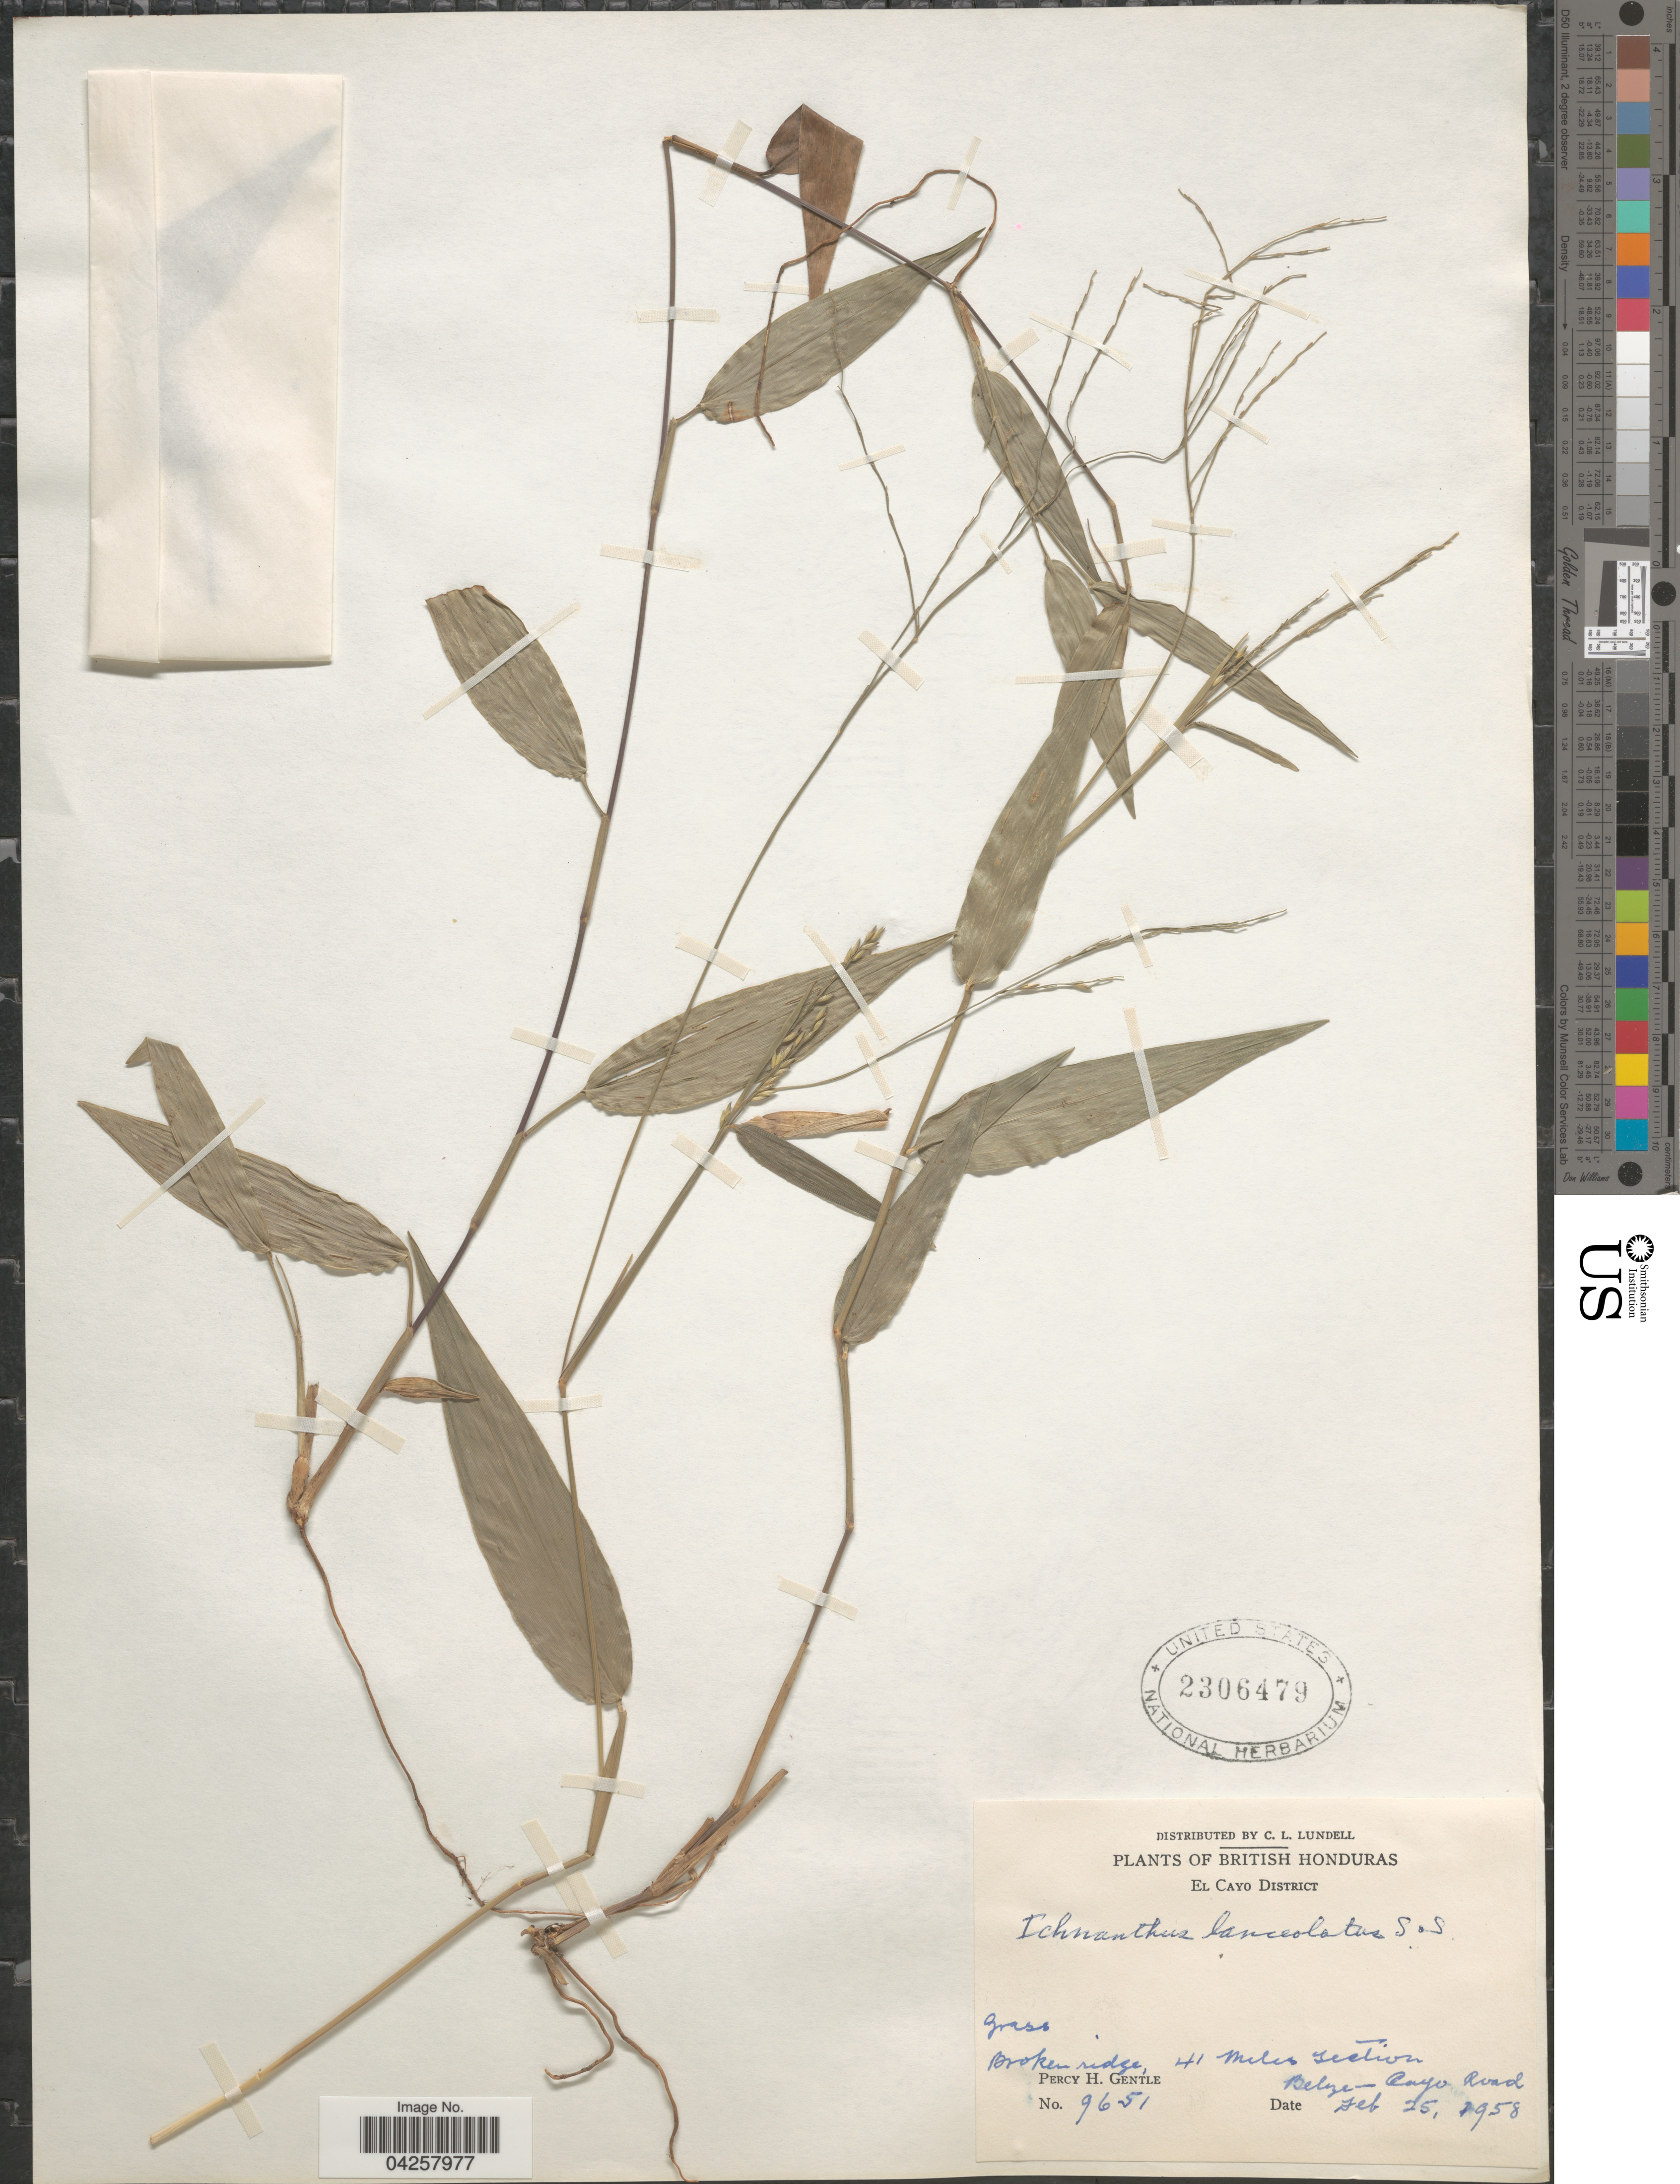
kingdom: Plantae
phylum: Tracheophyta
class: Liliopsida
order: Poales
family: Poaceae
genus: Ichnanthus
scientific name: Ichnanthus lanceolatus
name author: Scribn. & J.G. Sm.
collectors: P. H. Gentle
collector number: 9651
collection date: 1958-02-25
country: Belize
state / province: Cayo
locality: British Honduras. El Cayo District. Broken ridge, 41 miles section Belize-Cayo Road.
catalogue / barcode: US 2306479